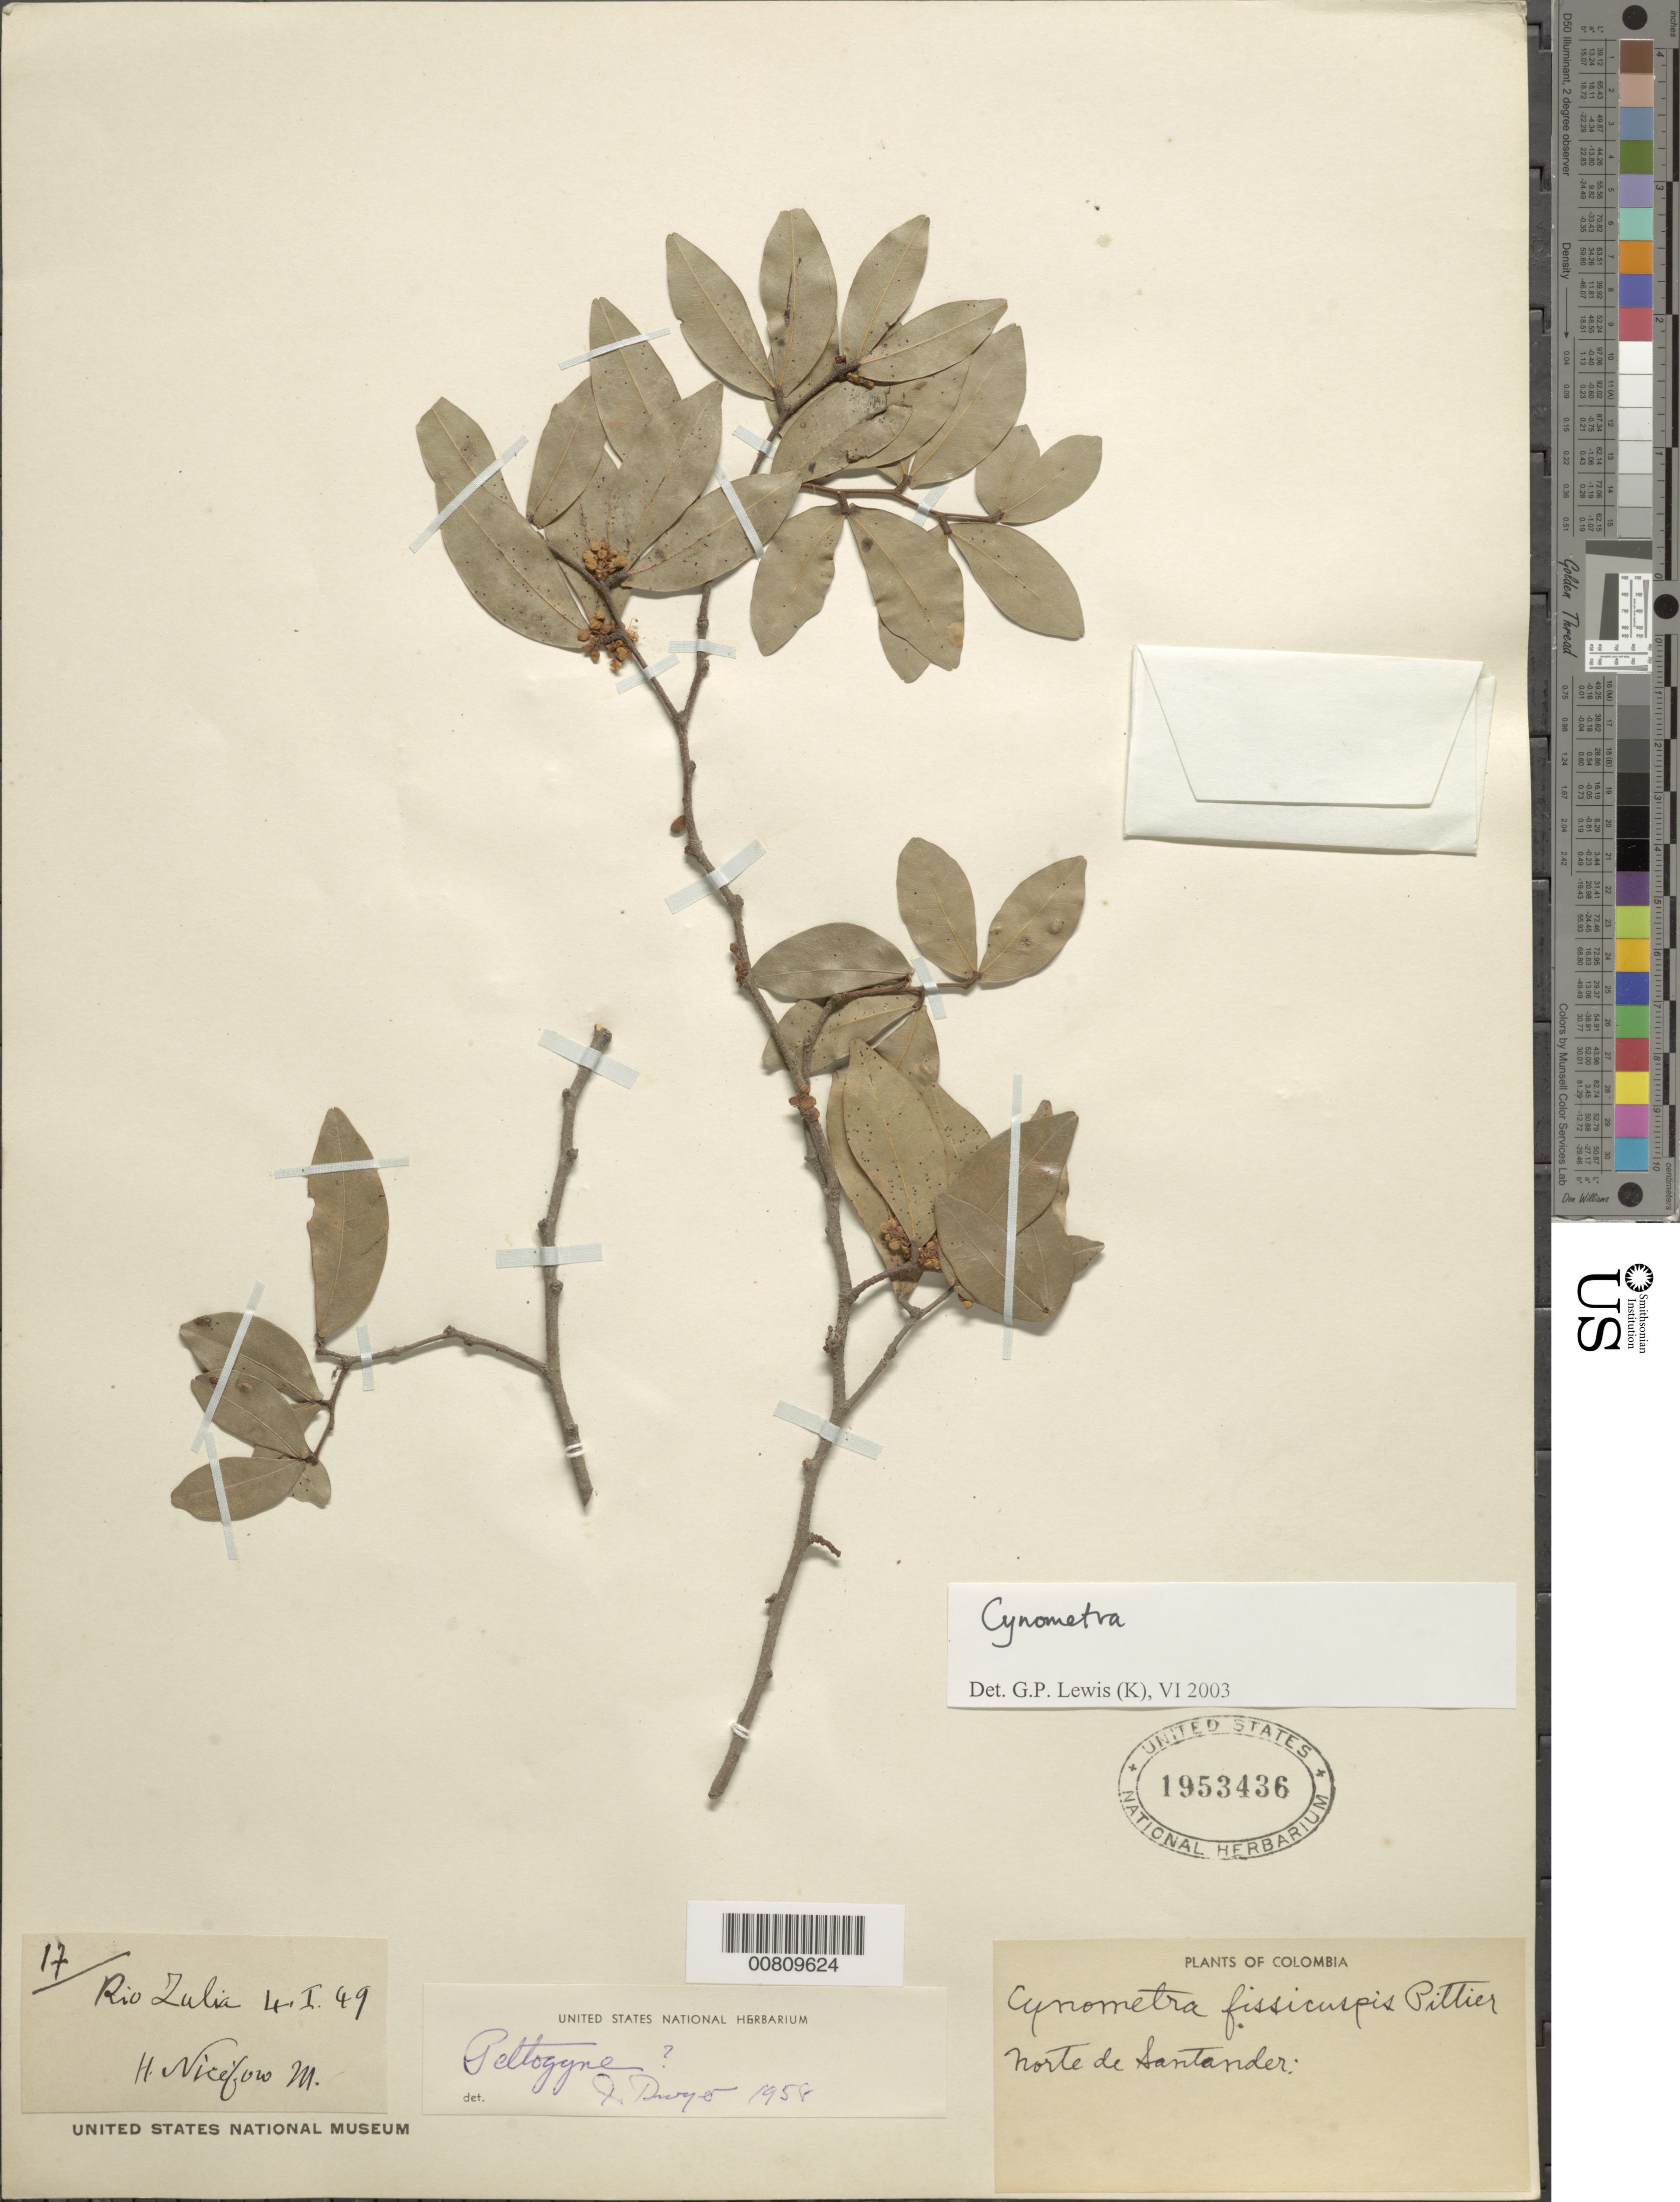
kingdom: Plantae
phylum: Tracheophyta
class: Magnoliopsida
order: Fabales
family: Fabaceae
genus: Cynometra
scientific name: Cynometra sp.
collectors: M. Niceforo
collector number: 17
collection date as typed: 04 Jan 1949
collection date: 1949-01-04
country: Colombia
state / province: Norte de Santander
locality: Rio Zulia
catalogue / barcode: US 1953436